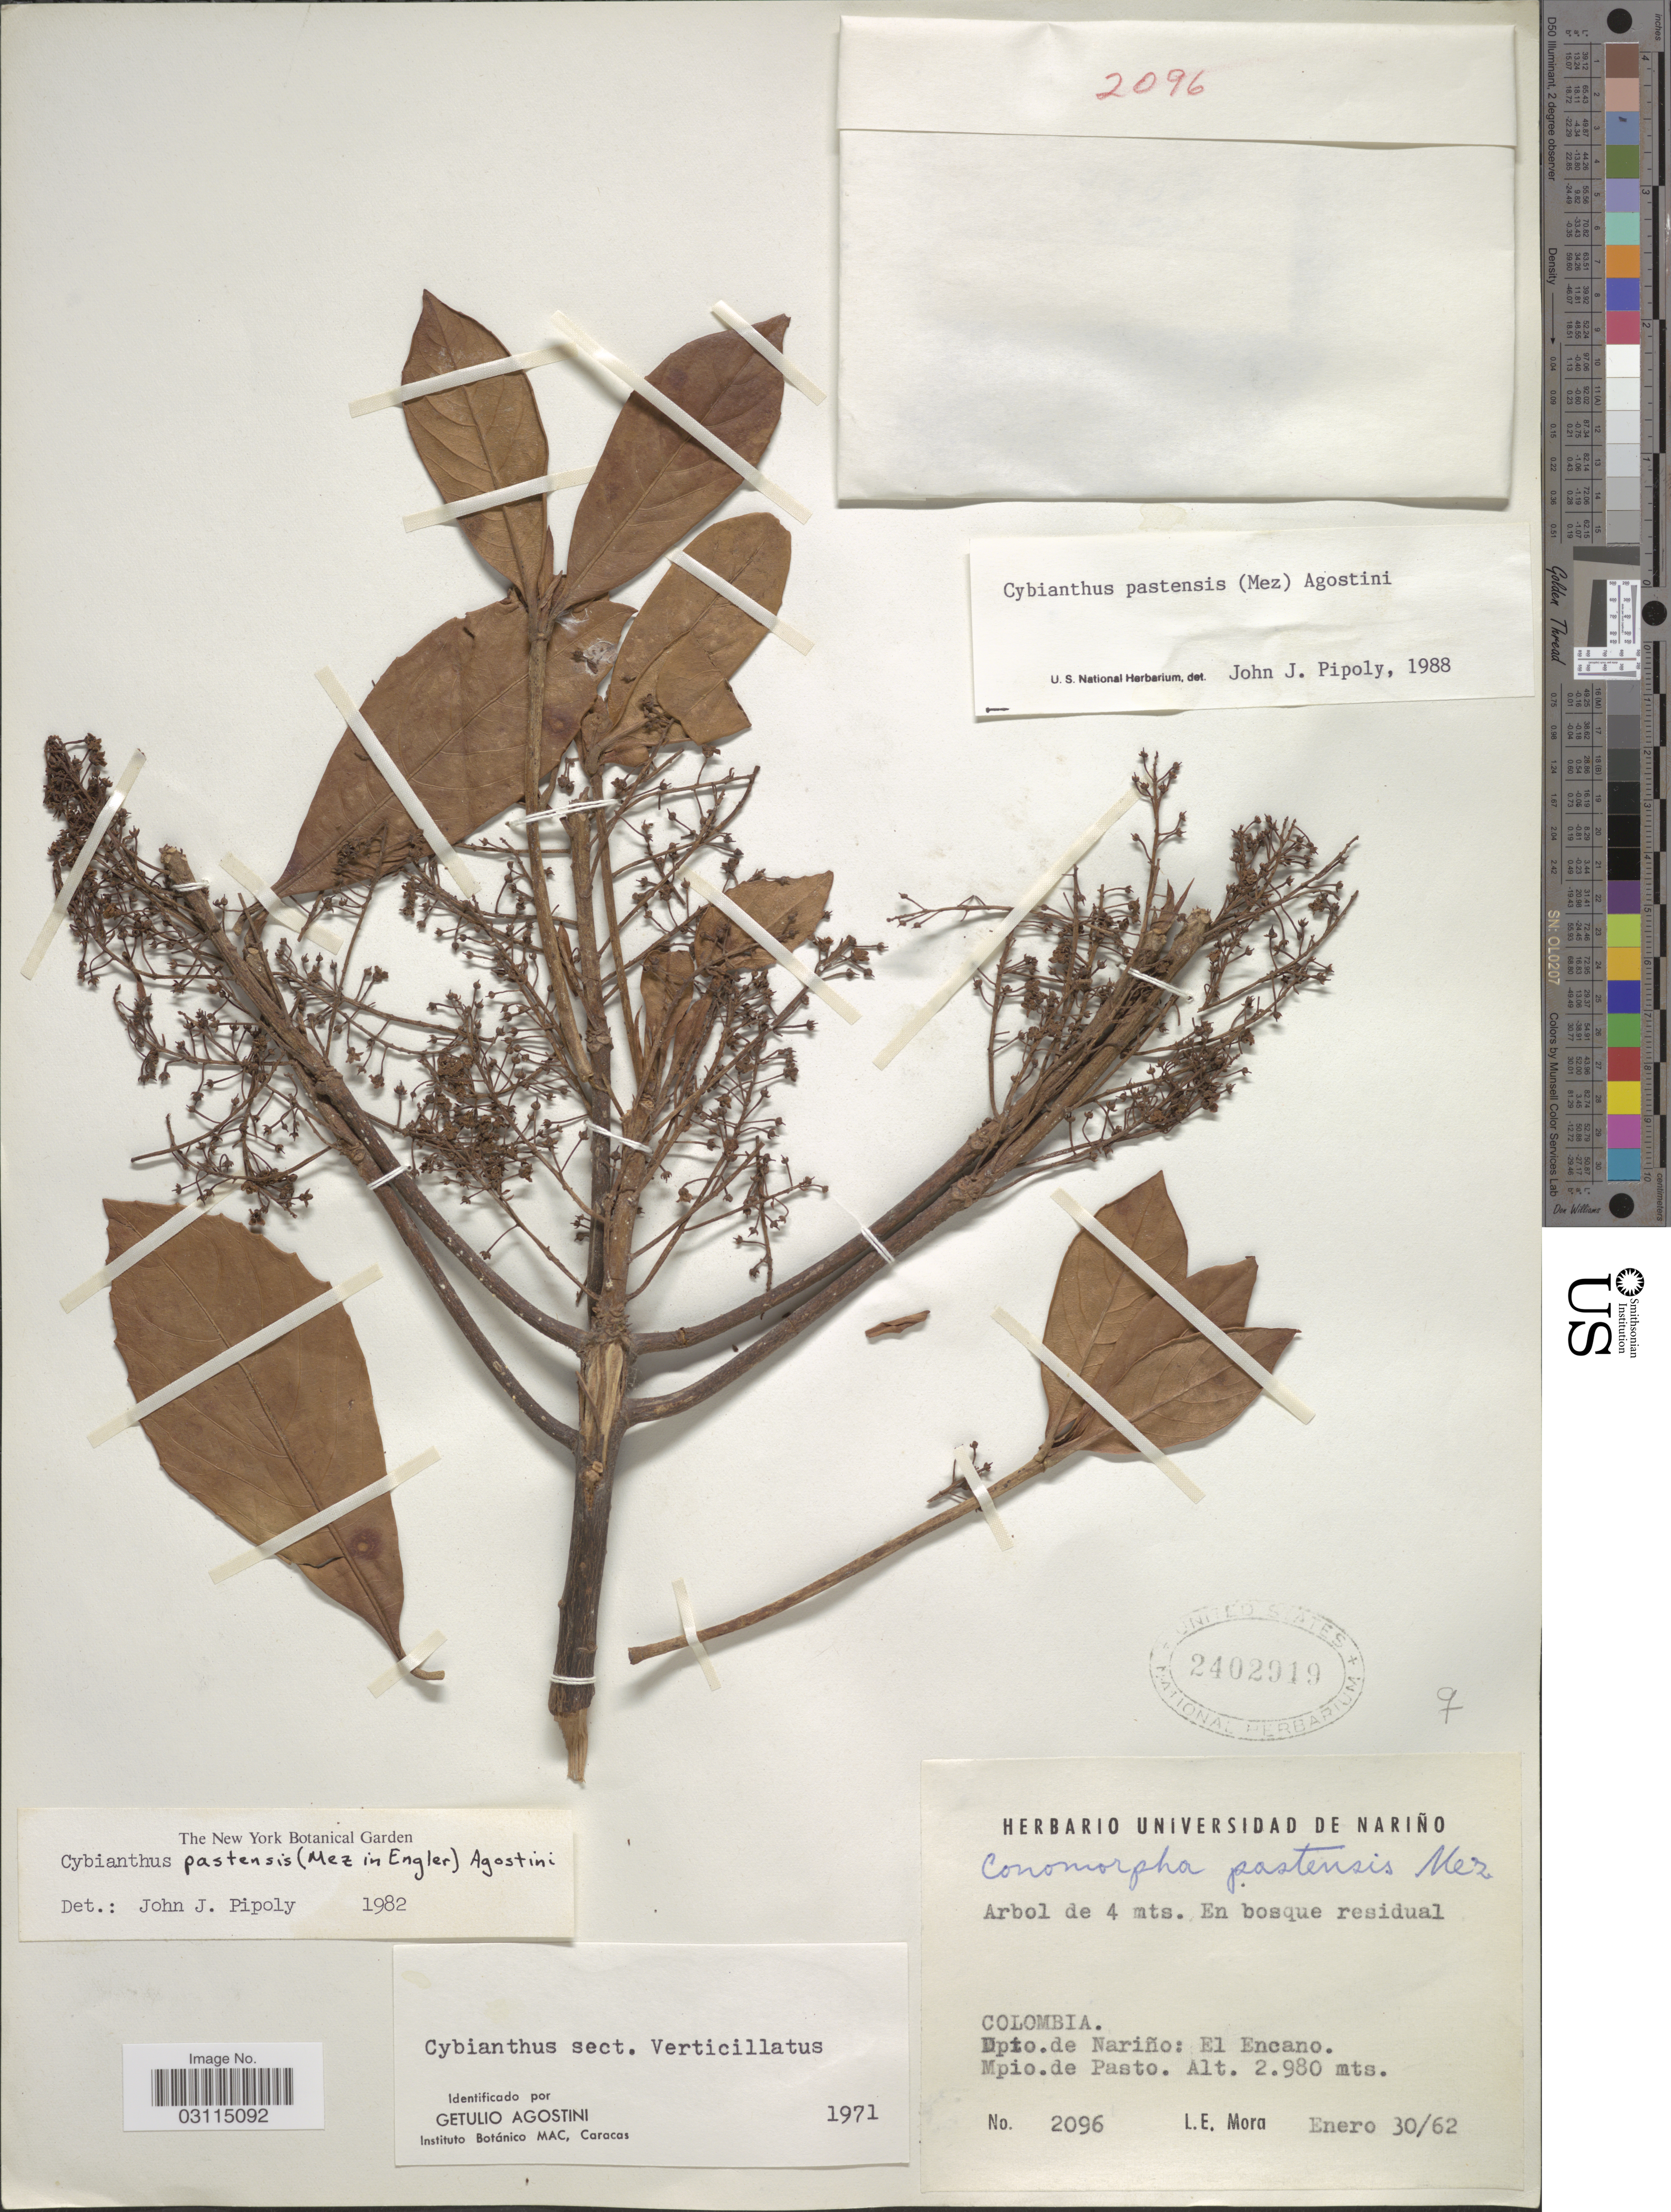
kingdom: Plantae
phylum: Tracheophyta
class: Magnoliopsida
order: Ericales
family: Primulaceae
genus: Cybianthus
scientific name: Cybianthus pastensis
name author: (Mez) G. Agostini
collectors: L. Mora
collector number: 2096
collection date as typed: Transcribed d/m/y: 30/1/62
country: Colombia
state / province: Nariño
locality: Dpto. de Nariño: El Encano, Npio. de Pasto.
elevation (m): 2980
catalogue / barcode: US 2402919